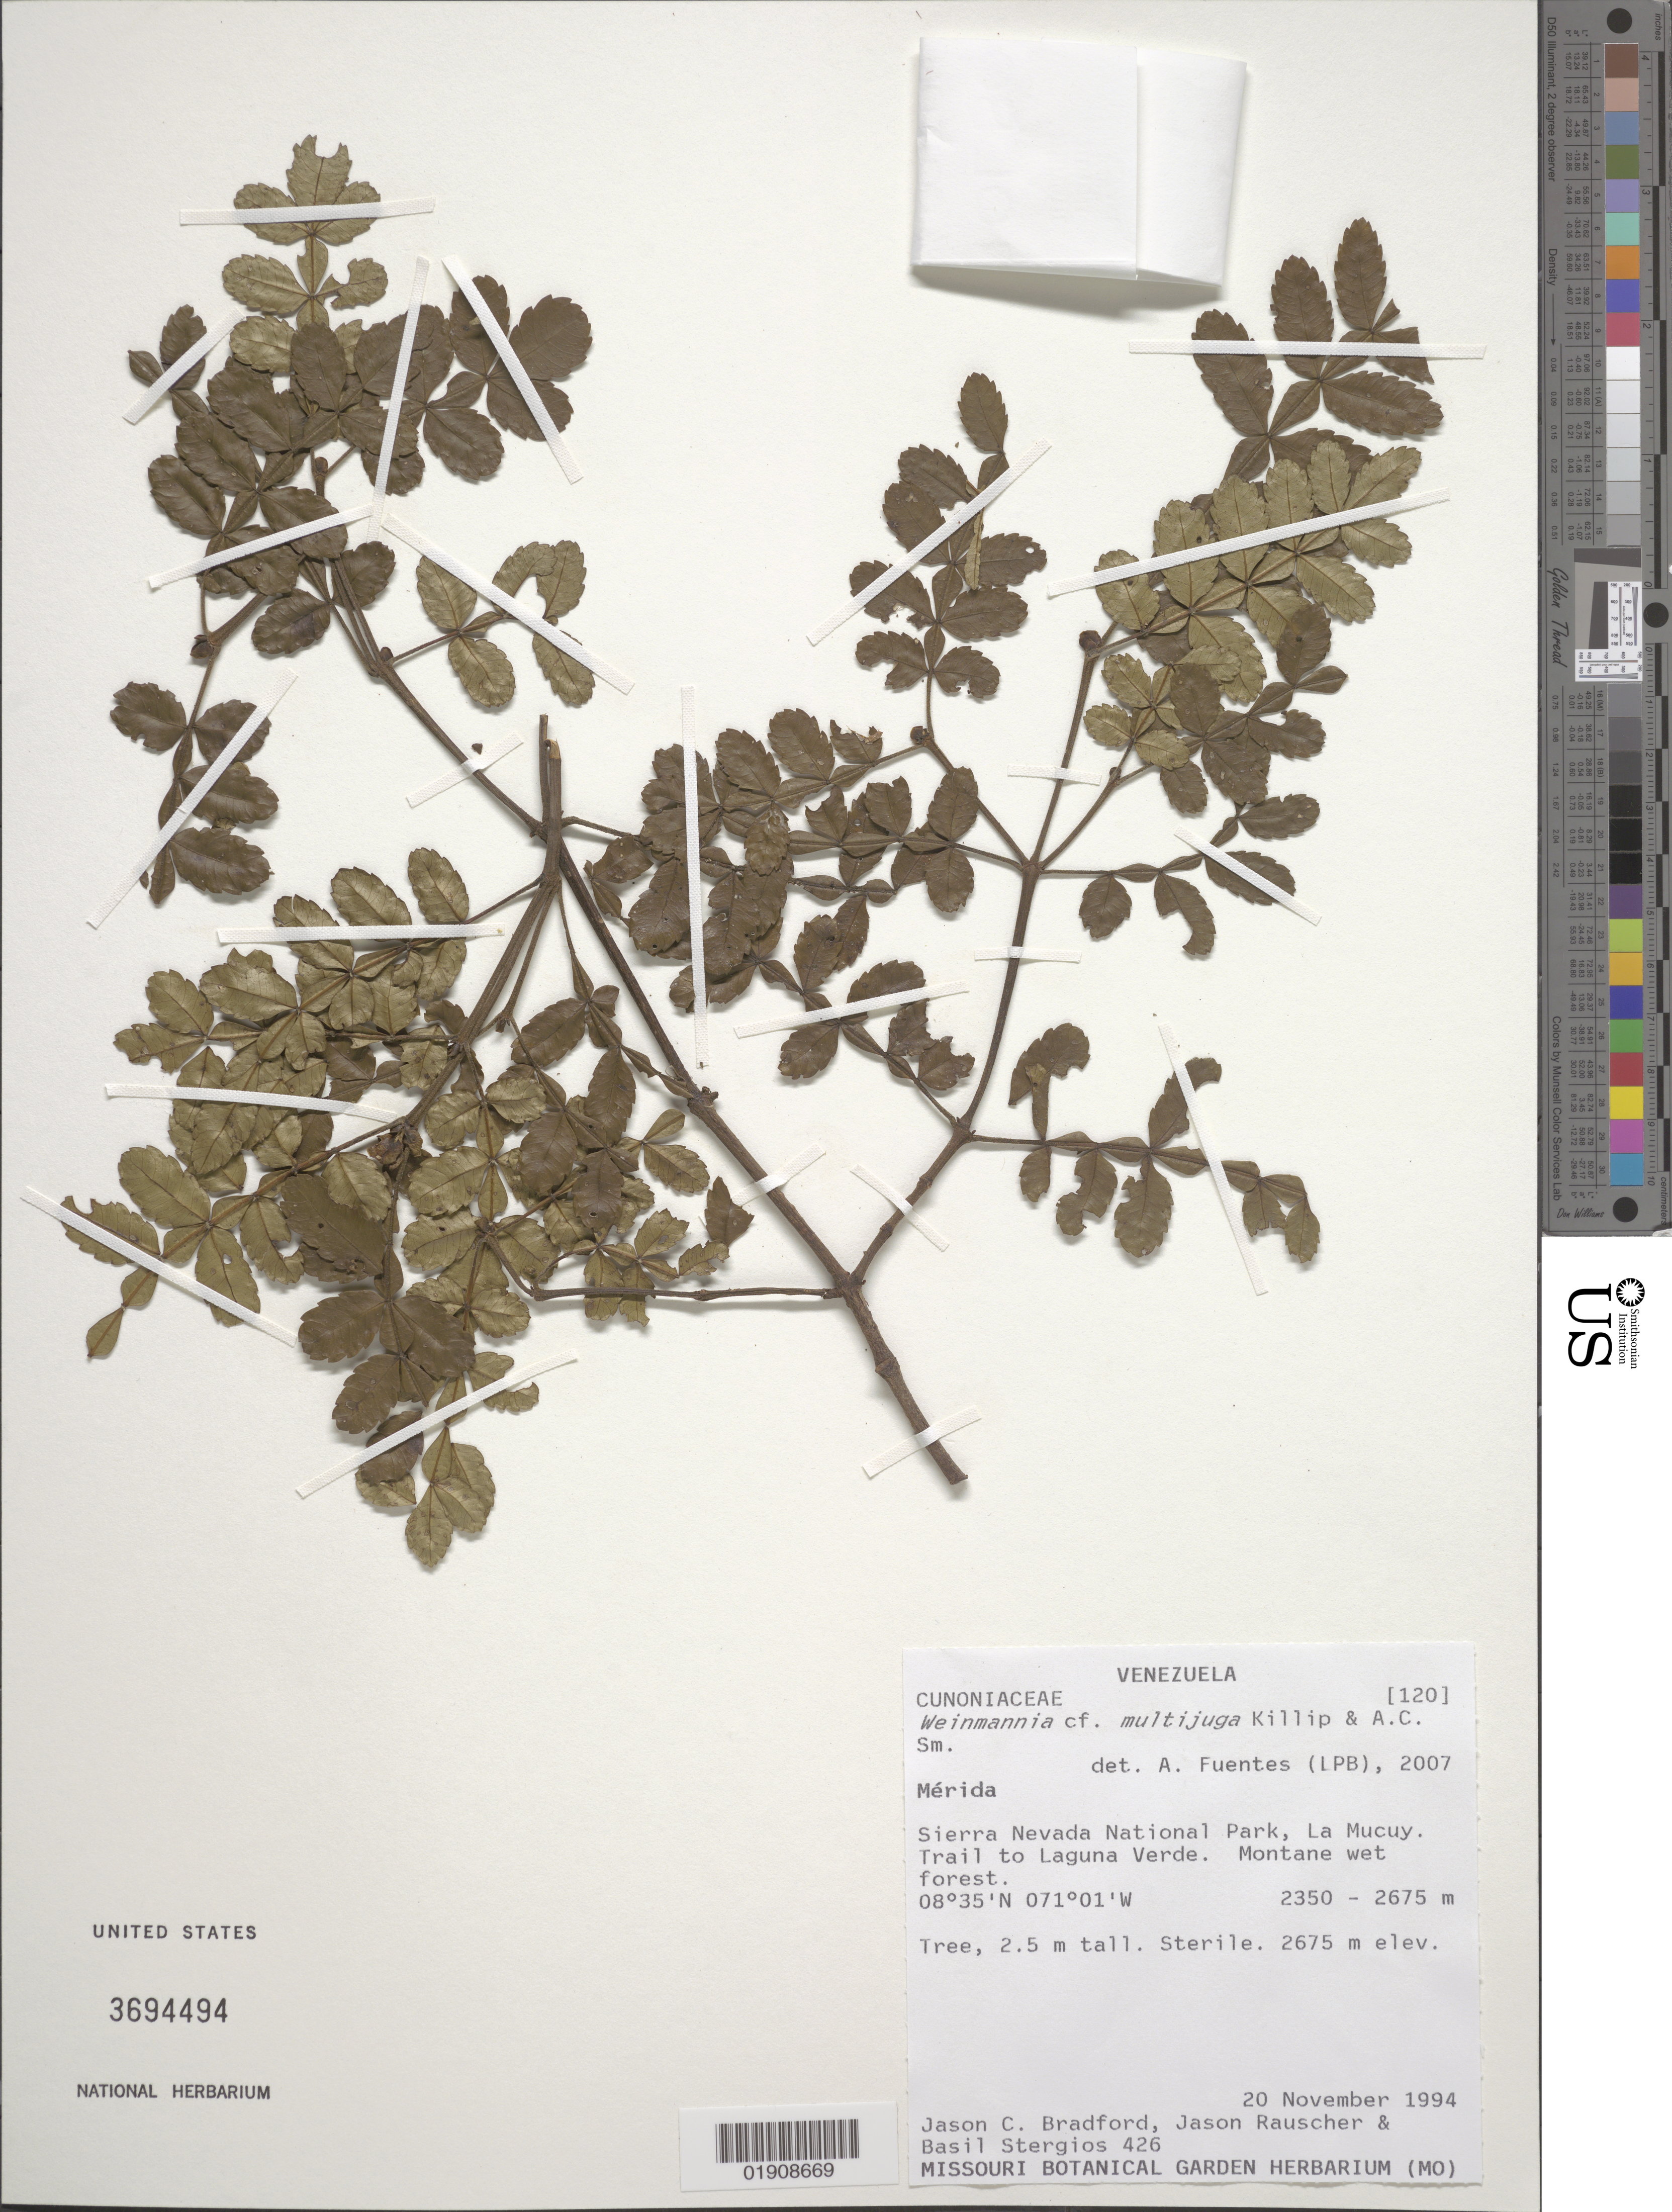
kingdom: Plantae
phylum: Tracheophyta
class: Magnoliopsida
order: Oxalidales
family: Cunoniaceae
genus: Weinmannia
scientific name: Weinmannia multijuga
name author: Killip & A.C. Sm.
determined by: Fuentes, A.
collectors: J. C. Bradford, J. Rauscher & B. G. Stergios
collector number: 426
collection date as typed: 20 November 1994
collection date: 1994-11-20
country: Venezuela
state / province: Mérida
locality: Sierra Nevada National Park. Trail to Laguna Verde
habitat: Montane wet forest at 2675 m elev.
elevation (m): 2350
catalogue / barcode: US 3694494